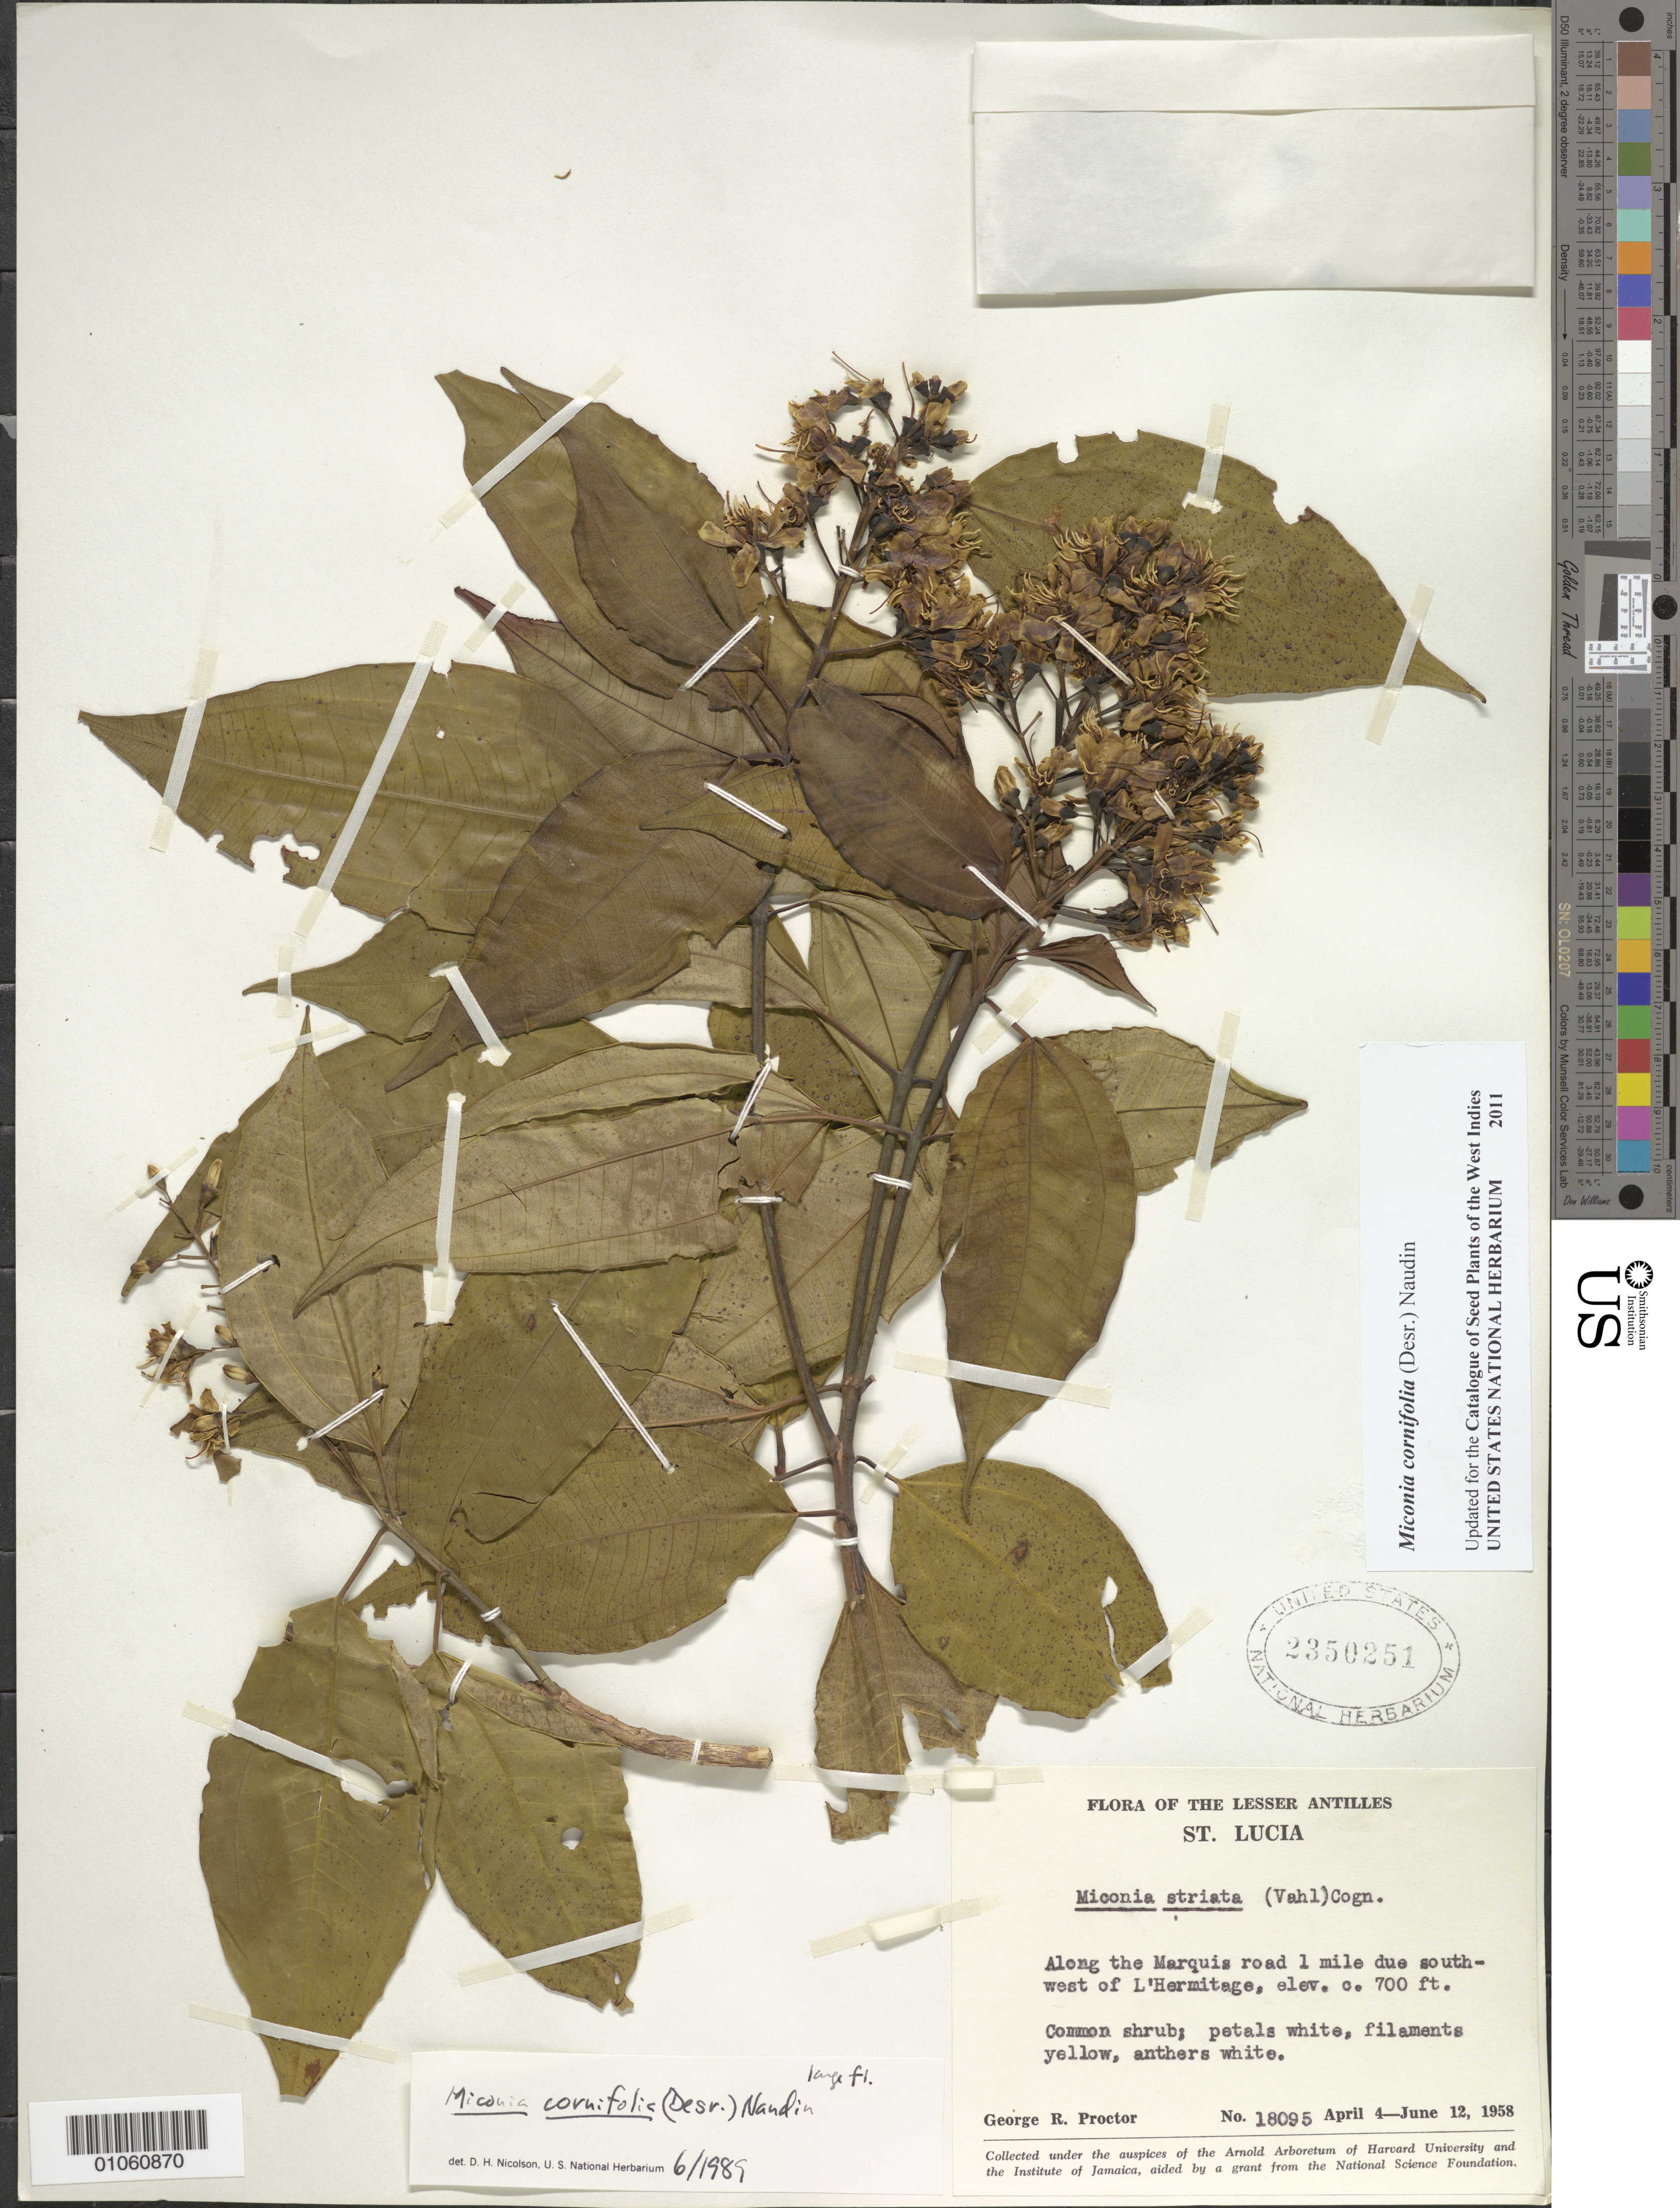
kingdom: Plantae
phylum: Tracheophyta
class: Magnoliopsida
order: Myrtales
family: Melastomataceae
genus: Miconia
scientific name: Miconia cornifolia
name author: (Desr.) Naudin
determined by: Nicolson, Dan H.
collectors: G. R. Proctor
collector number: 18095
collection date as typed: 04 Apr 1958 to 12 Jun 1958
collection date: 1958-04-04/1958-06-12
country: St. Lucia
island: St. Lucia I.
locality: Marquis Road, 1 mile due SW of L'Hermitage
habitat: Along road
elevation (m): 213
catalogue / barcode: US 2350251